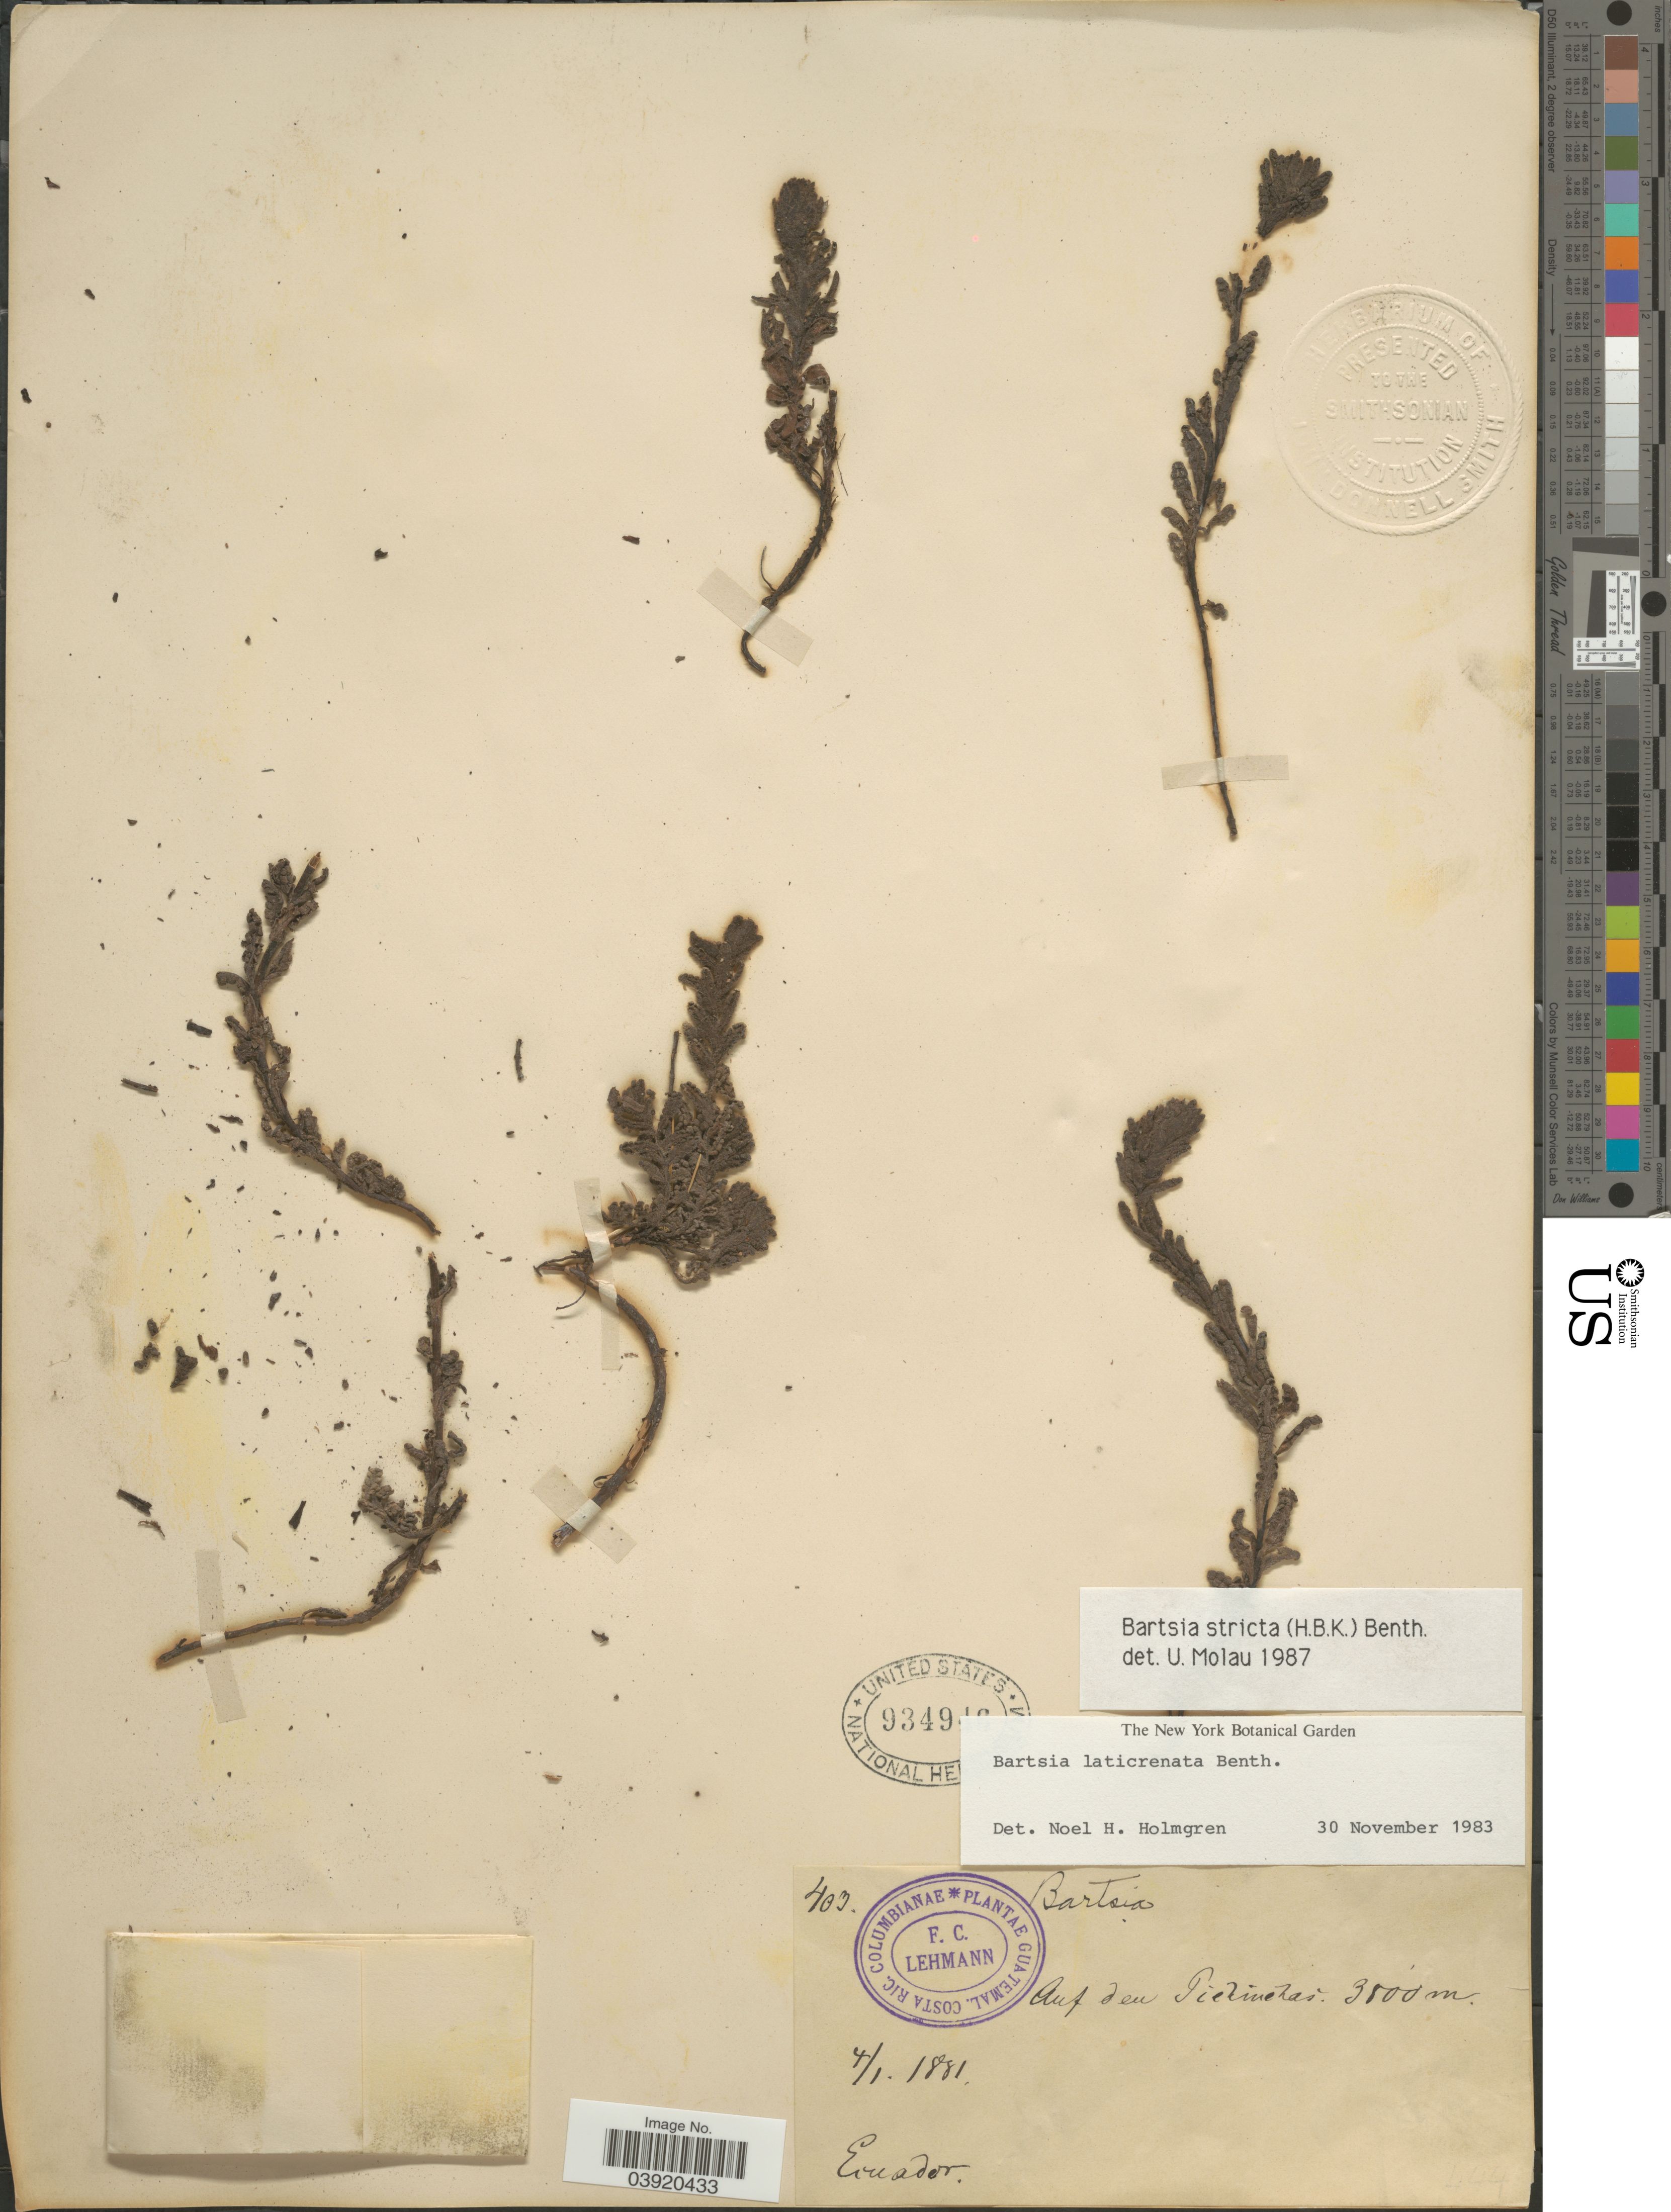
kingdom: Plantae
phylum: Tracheophyta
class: Magnoliopsida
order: Lamiales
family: Orobanchaceae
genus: Bartsia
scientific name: Bartsia stricta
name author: (Kunth) Benth.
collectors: F. C. Lehmann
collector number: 403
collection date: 1881-01-04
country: Ecuador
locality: Auf den Pichincha.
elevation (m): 3800